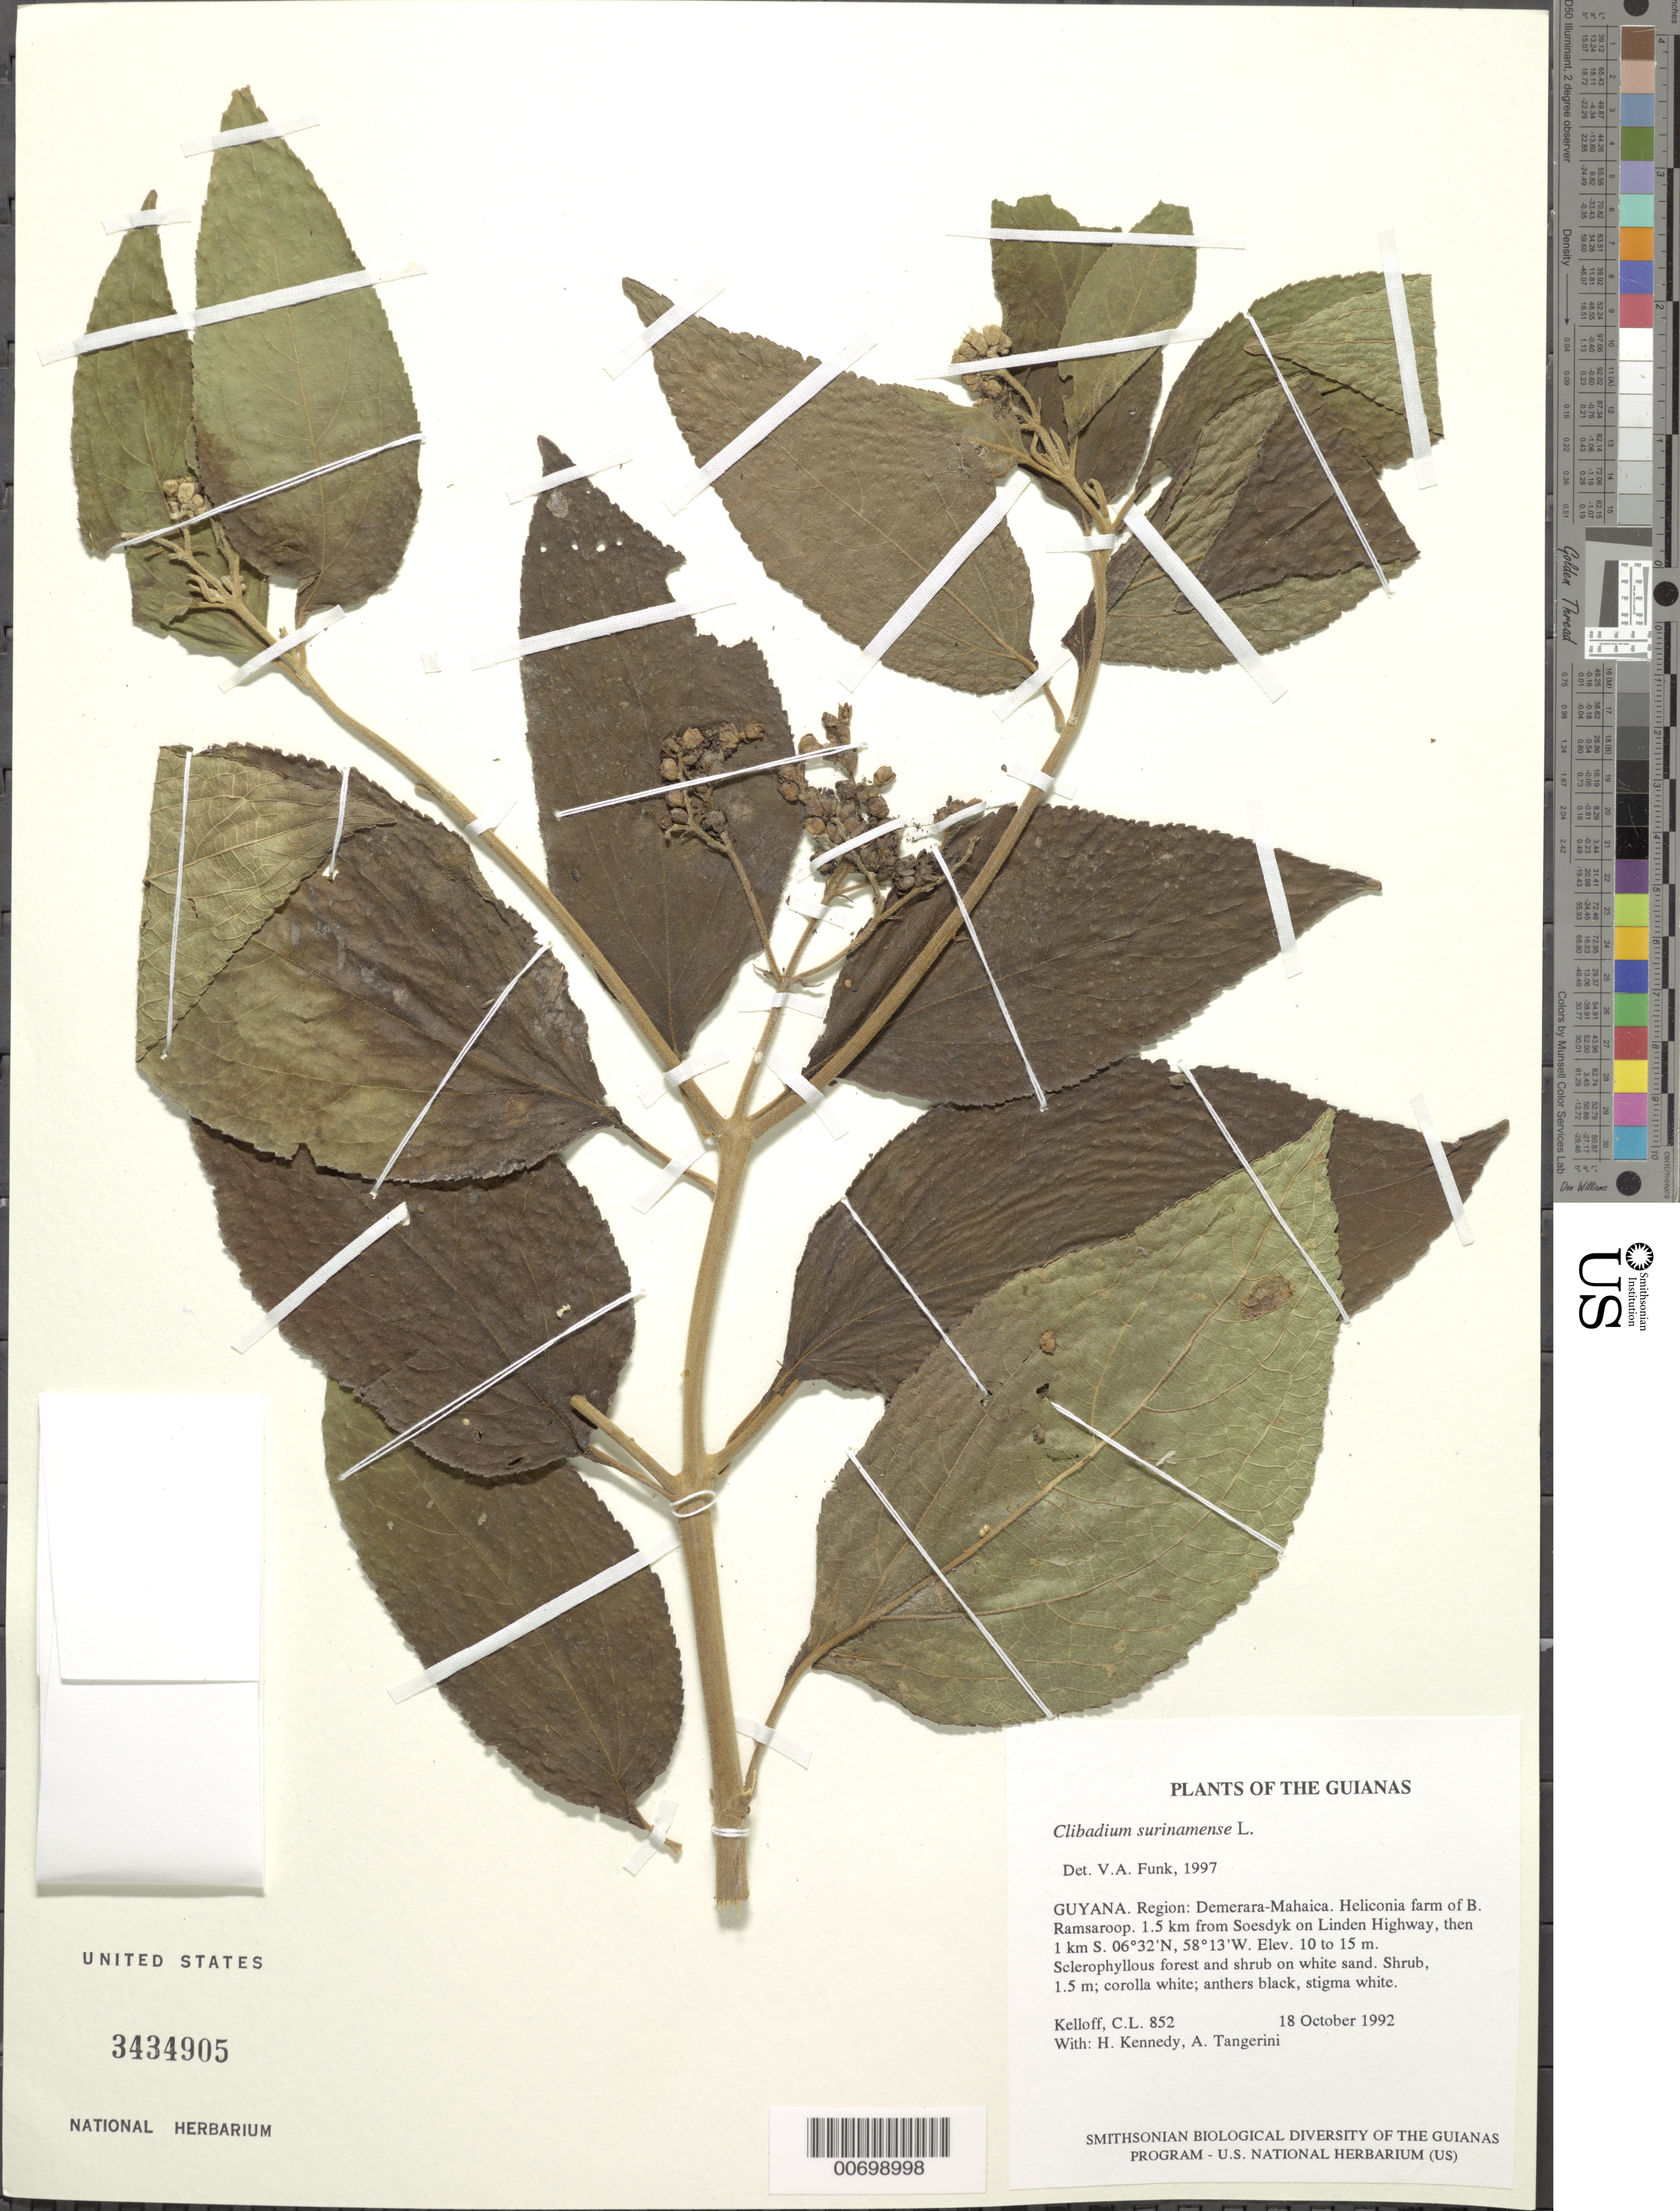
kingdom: Plantae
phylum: Tracheophyta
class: Magnoliopsida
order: Asterales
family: Asteraceae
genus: Clibadium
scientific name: Clibadium surinamense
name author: L.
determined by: Funk, Vicki A., (BOT), Smithsonian Institution - National Museum of Natural History (UNITED STATES)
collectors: C. L. Kelloff, H. Kennedy & A. Tangerini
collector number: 852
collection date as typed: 18 October 1992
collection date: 1992-10-18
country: Guyana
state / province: Demerara-Mahaica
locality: Heliconia farm of B. Ramsaroop. 1.5 km from Soesdyk on Linden Highway, then 1 km S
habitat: Sclerophyllous forest and shrub on white sand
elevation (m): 10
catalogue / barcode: US 3434905